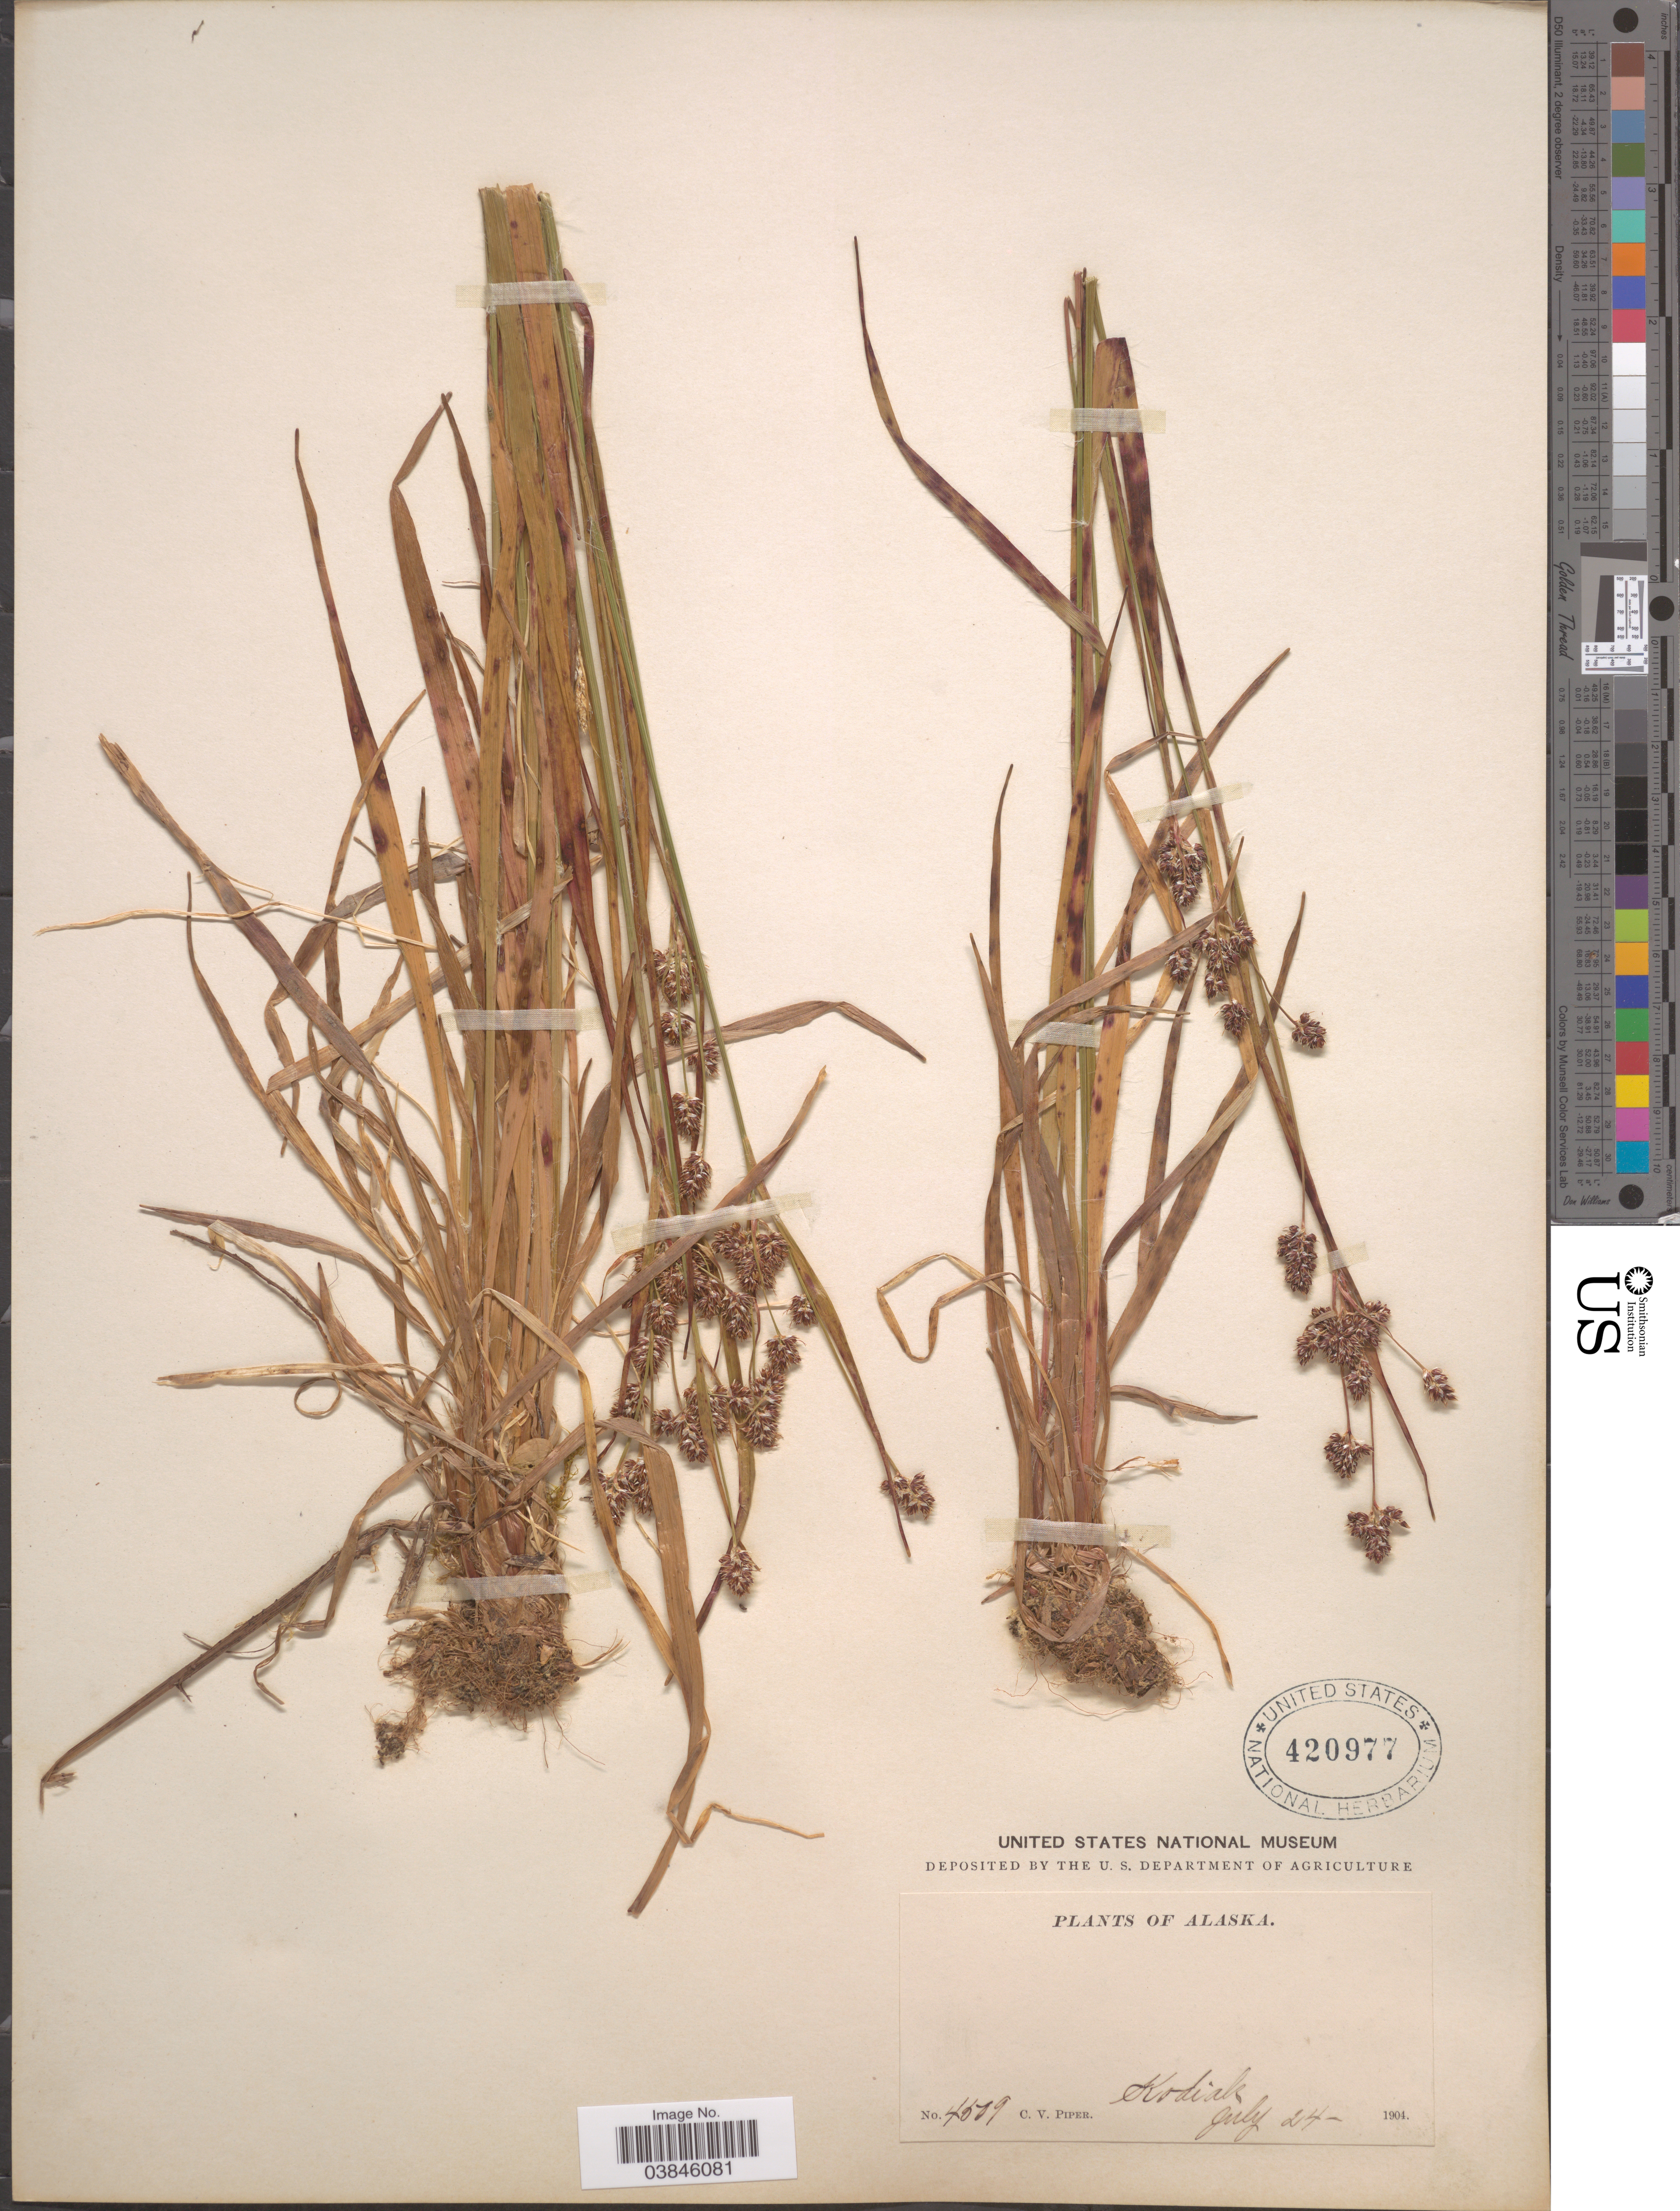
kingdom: Plantae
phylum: Tracheophyta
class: Liliopsida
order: Poales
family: Juncaceae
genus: Luzula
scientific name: Luzula multiflora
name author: (Ehrh.) Lej.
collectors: C. V. Piper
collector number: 4609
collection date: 1904-07-24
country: United States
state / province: Alaska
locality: Kodiak.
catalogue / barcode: US 420977